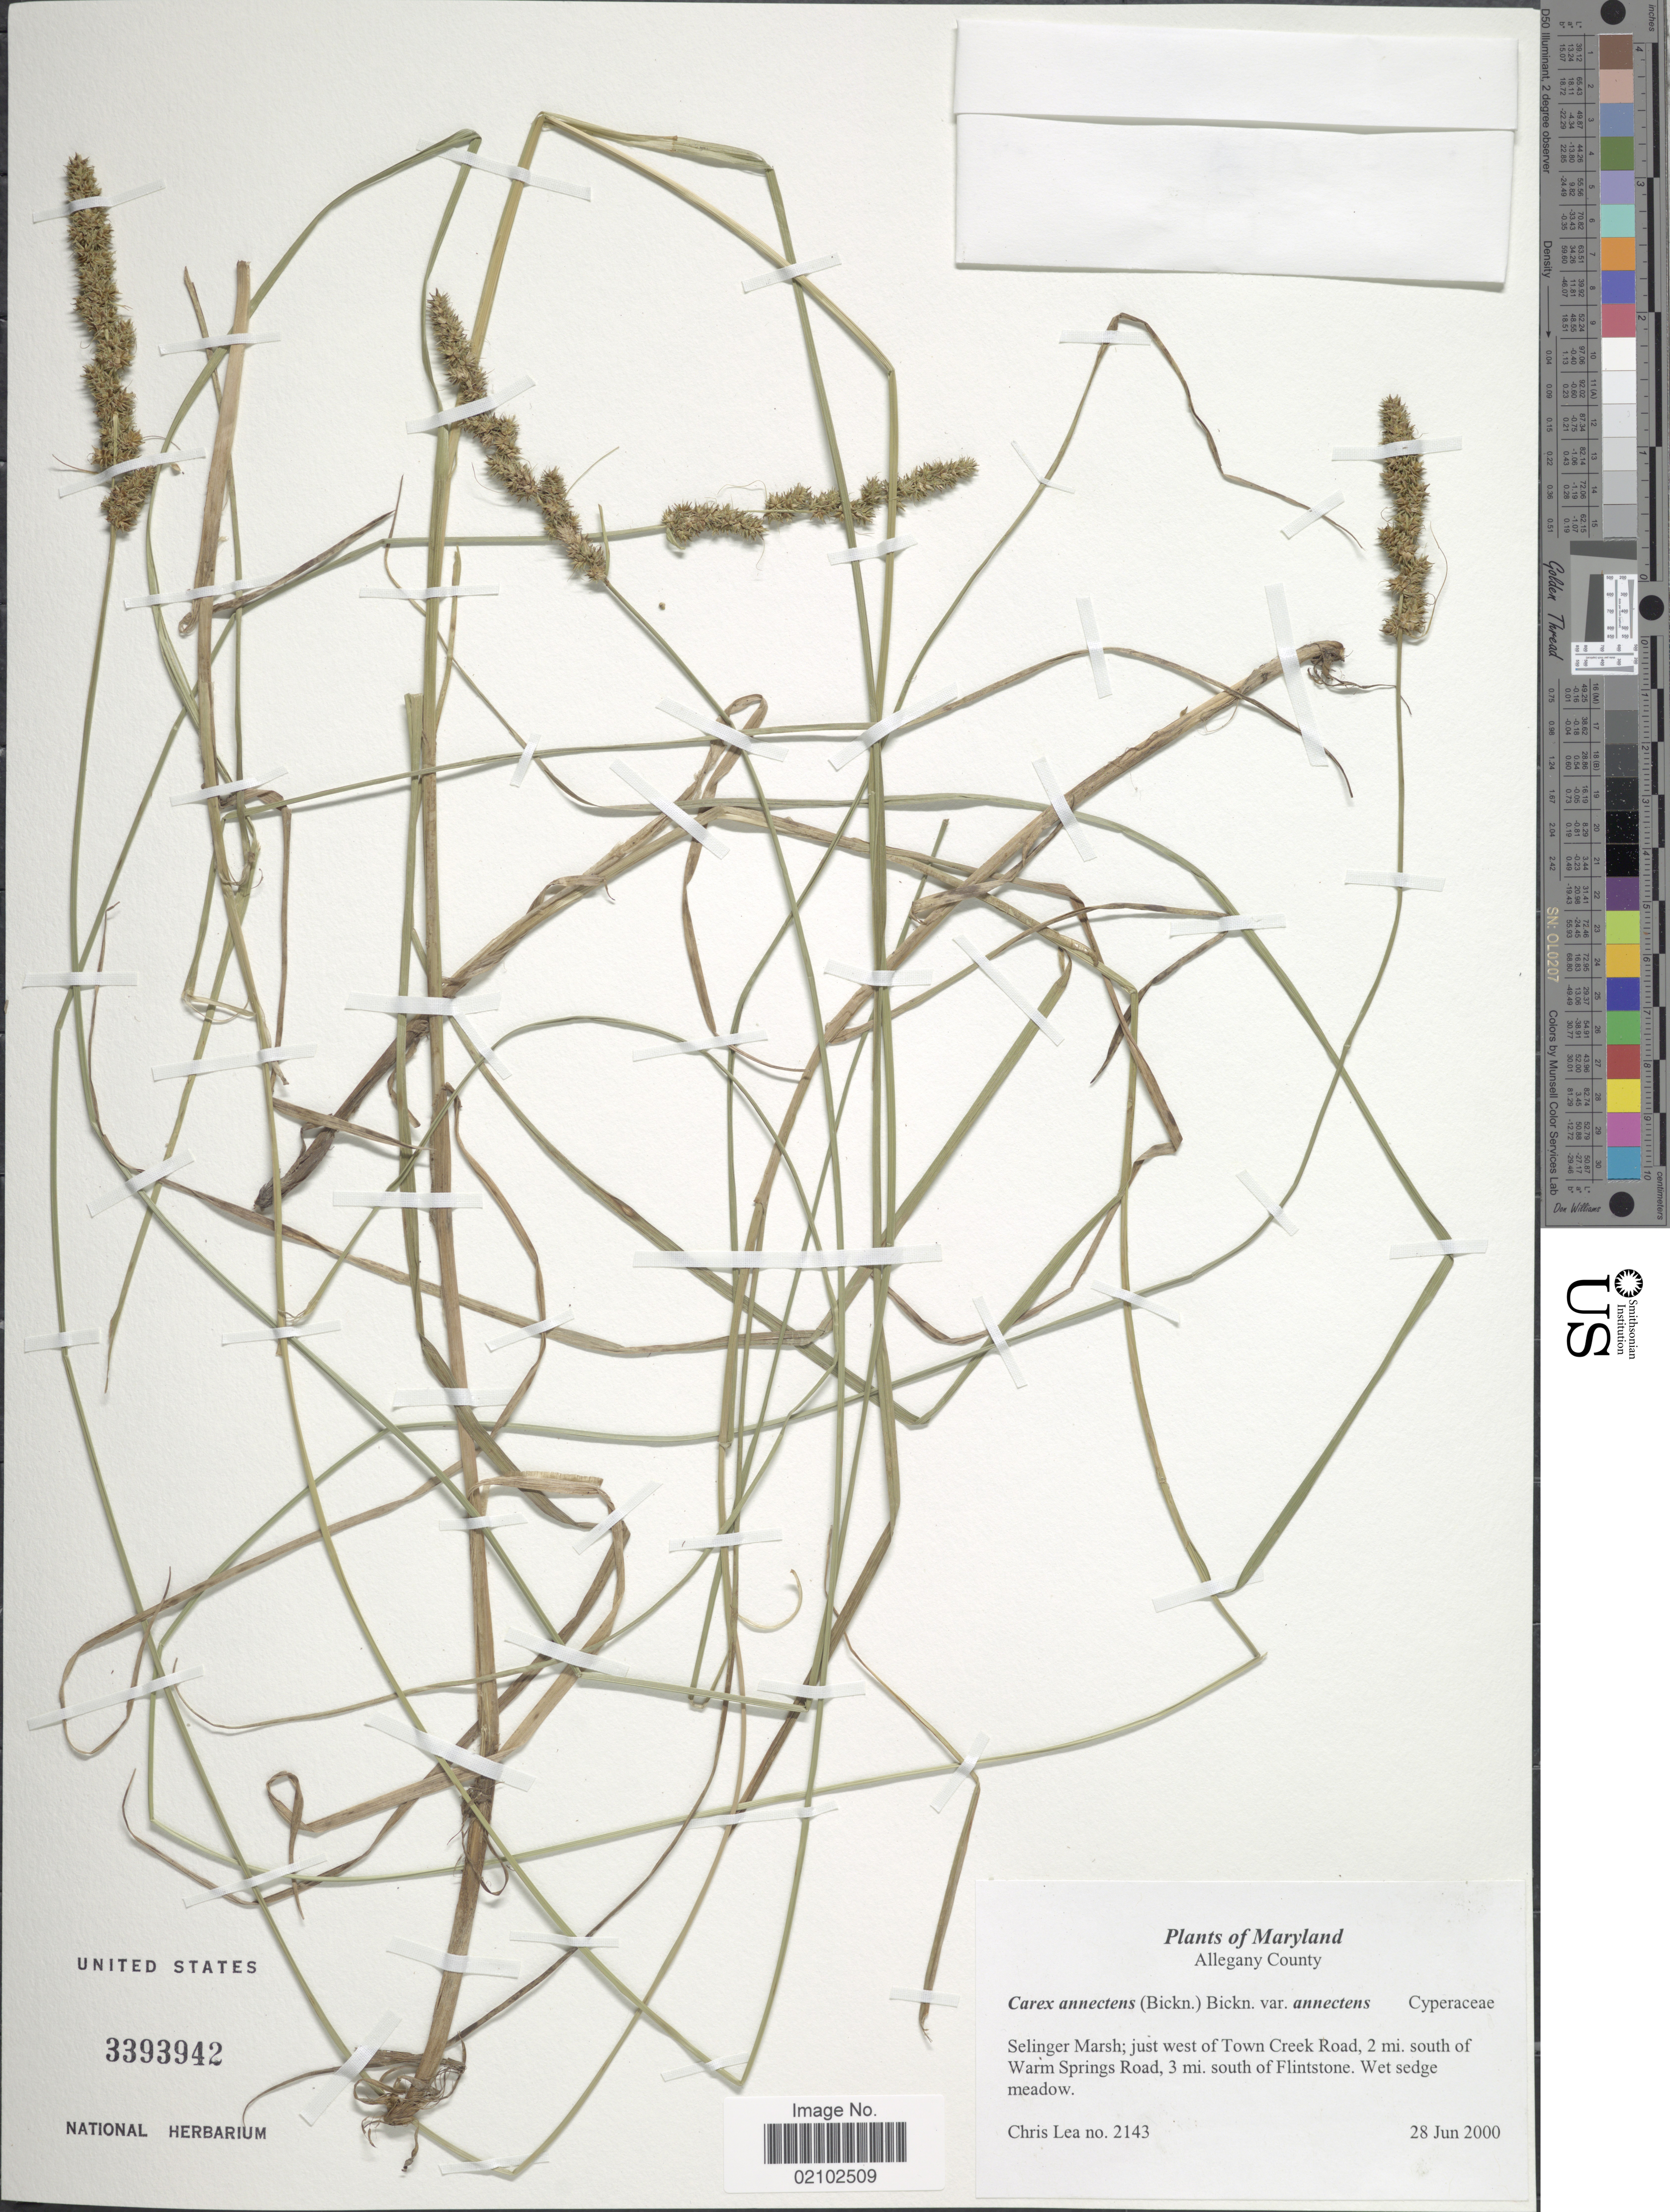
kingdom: Plantae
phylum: Tracheophyta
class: Liliopsida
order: Poales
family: Cyperaceae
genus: Carex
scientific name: Carex annectens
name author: (E.P. Bicknell) E.P. Bicknell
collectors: C. Lea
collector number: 2143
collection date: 2000-06-28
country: United States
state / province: Maryland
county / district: Allegany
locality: Alleghany County, Selinger Marsh; just west of Town Creek Road, 2 mi south of Warm Springs Road, 3 mi south of Flintstone. Wet sedge meadow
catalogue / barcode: US 3393942